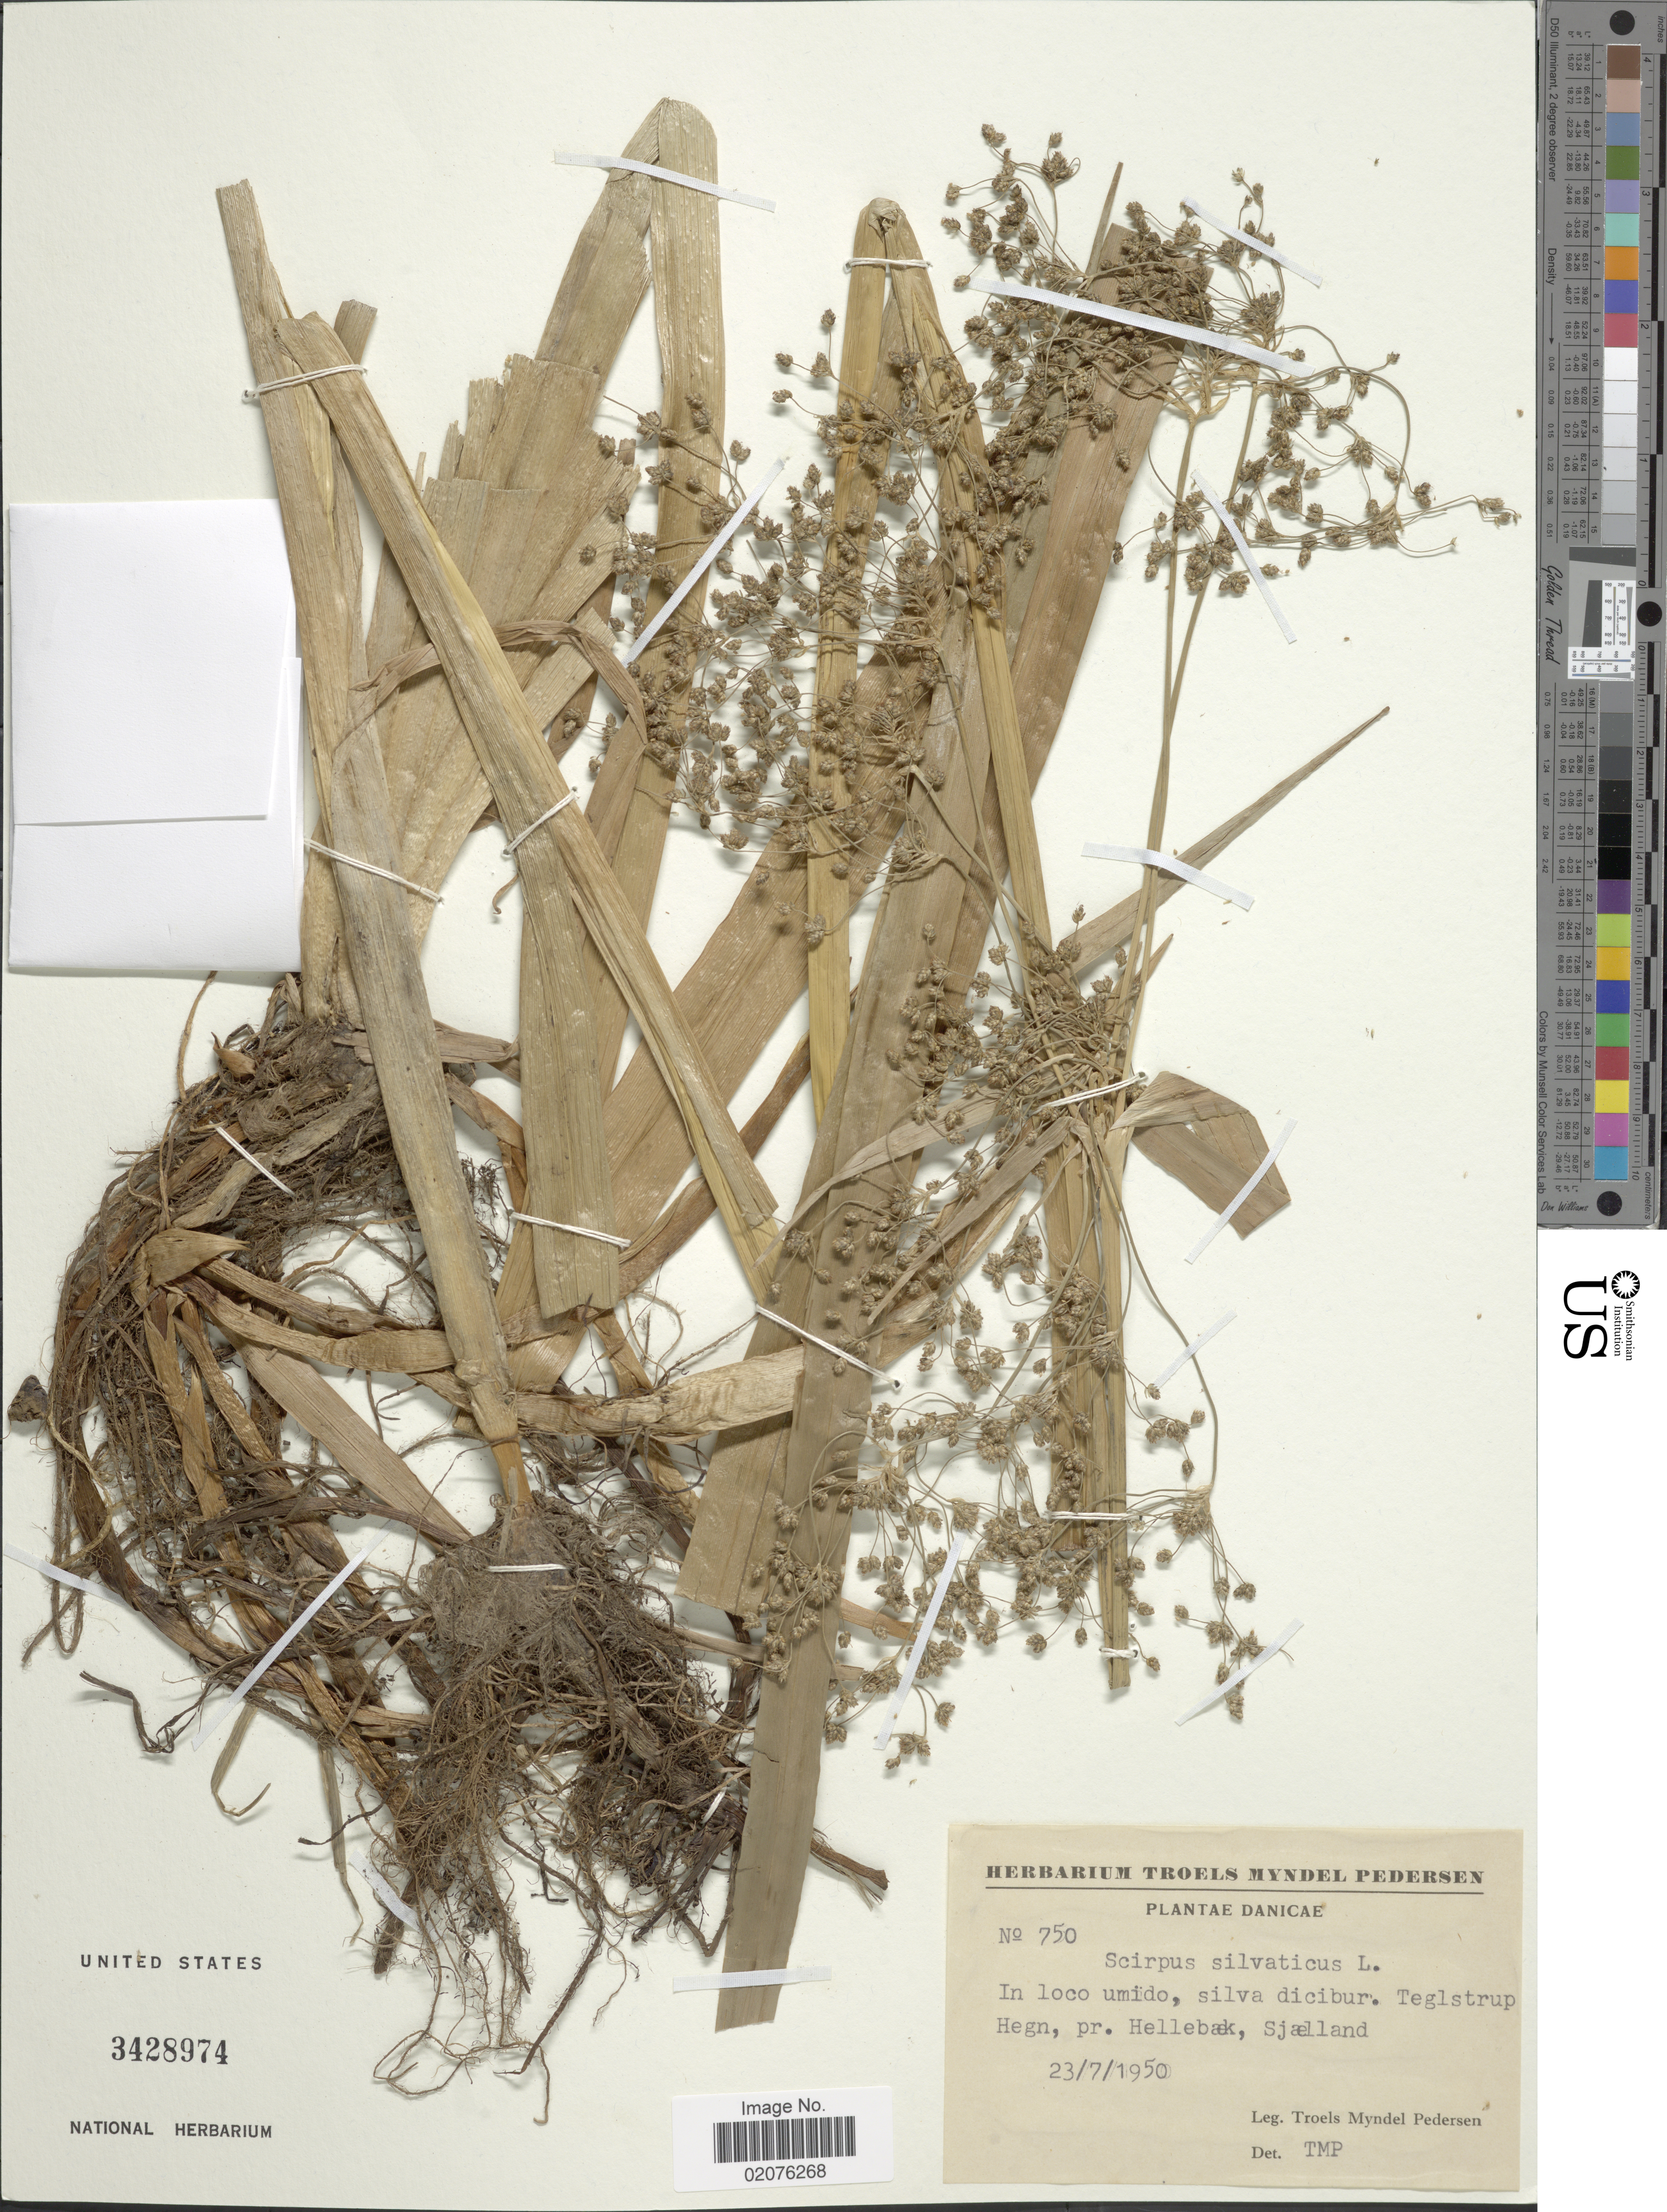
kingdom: Plantae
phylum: Tracheophyta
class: Liliopsida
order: Poales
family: Cyperaceae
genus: Scirpus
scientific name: Scirpus sylvaticus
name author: L.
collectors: T. Pederson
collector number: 750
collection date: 1950-07-23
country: Denmark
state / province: Sjæland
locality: Teglstrup, Hegn, pr. Hellebaek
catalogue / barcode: US 3428974